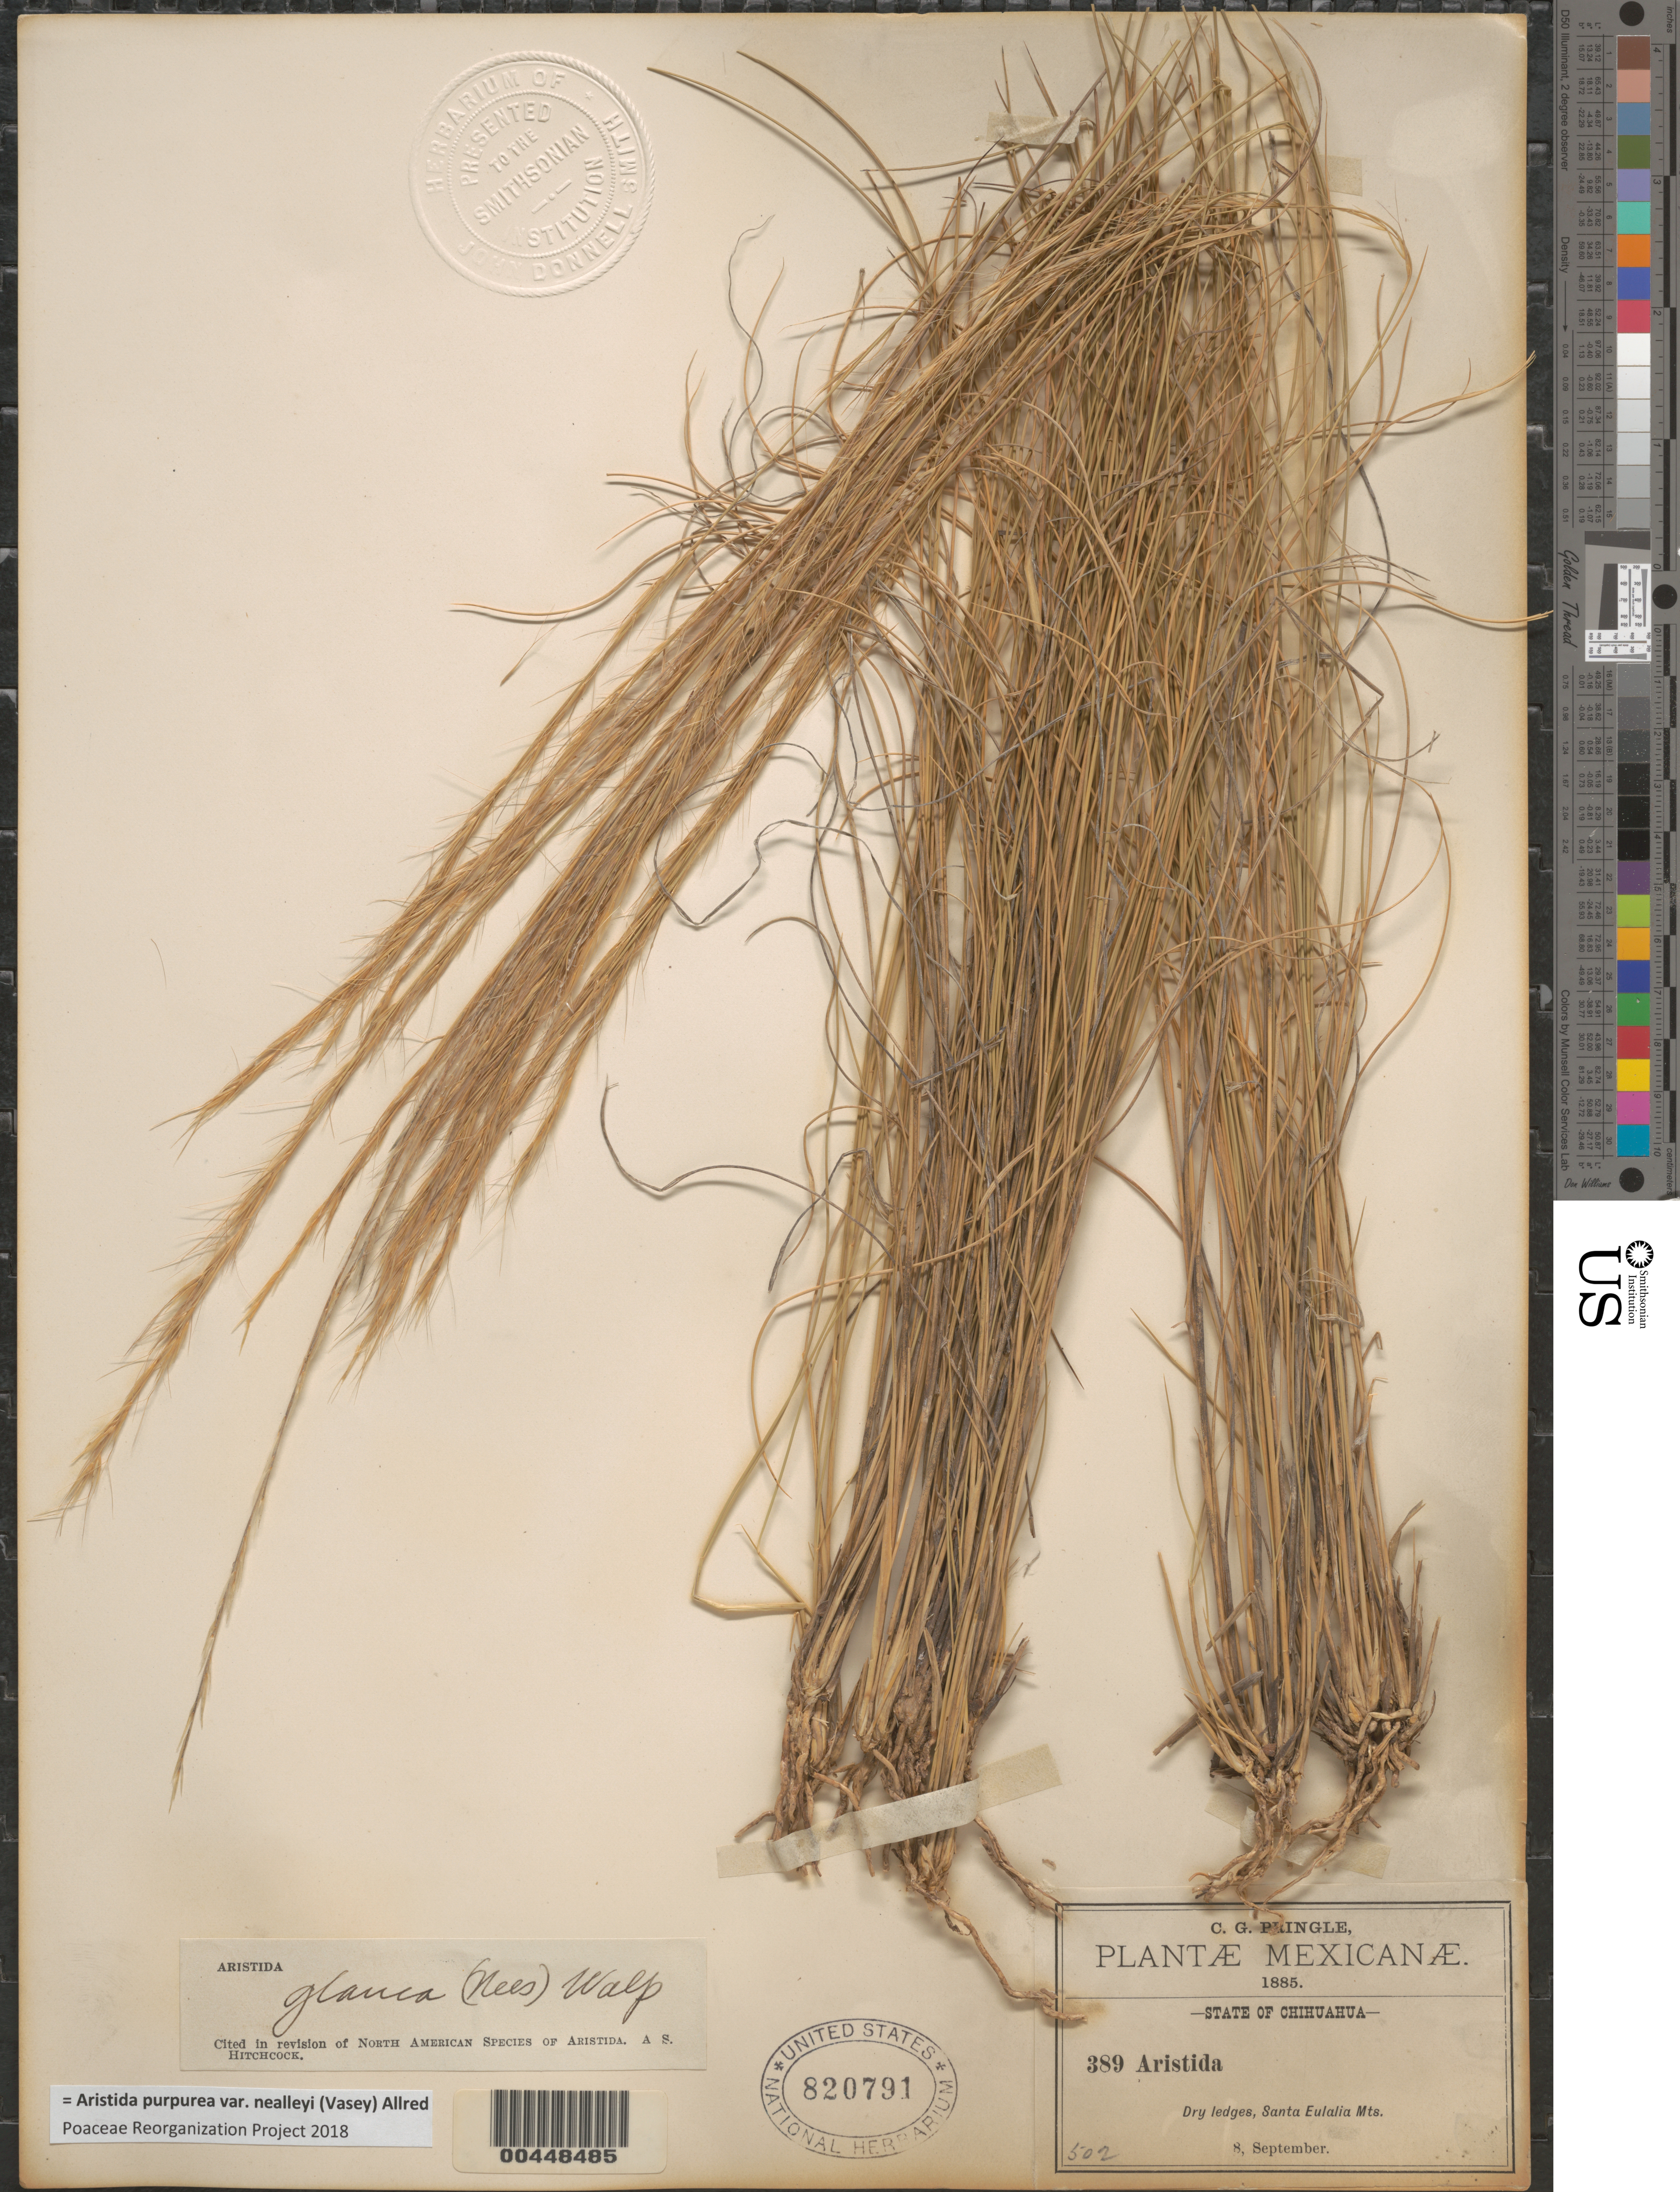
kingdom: Plantae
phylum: Tracheophyta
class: Liliopsida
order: Poales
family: Poaceae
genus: Aristida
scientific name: Aristida purpurea var. nealleyi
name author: (Vasey) Allred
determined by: Poaceae Reorganization Project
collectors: C. G. Pringle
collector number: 389/502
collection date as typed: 8 Sep 1885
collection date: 1885-09-08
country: Mexico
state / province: Chihuahua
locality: Santa Eulalia Mts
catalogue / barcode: US 820791